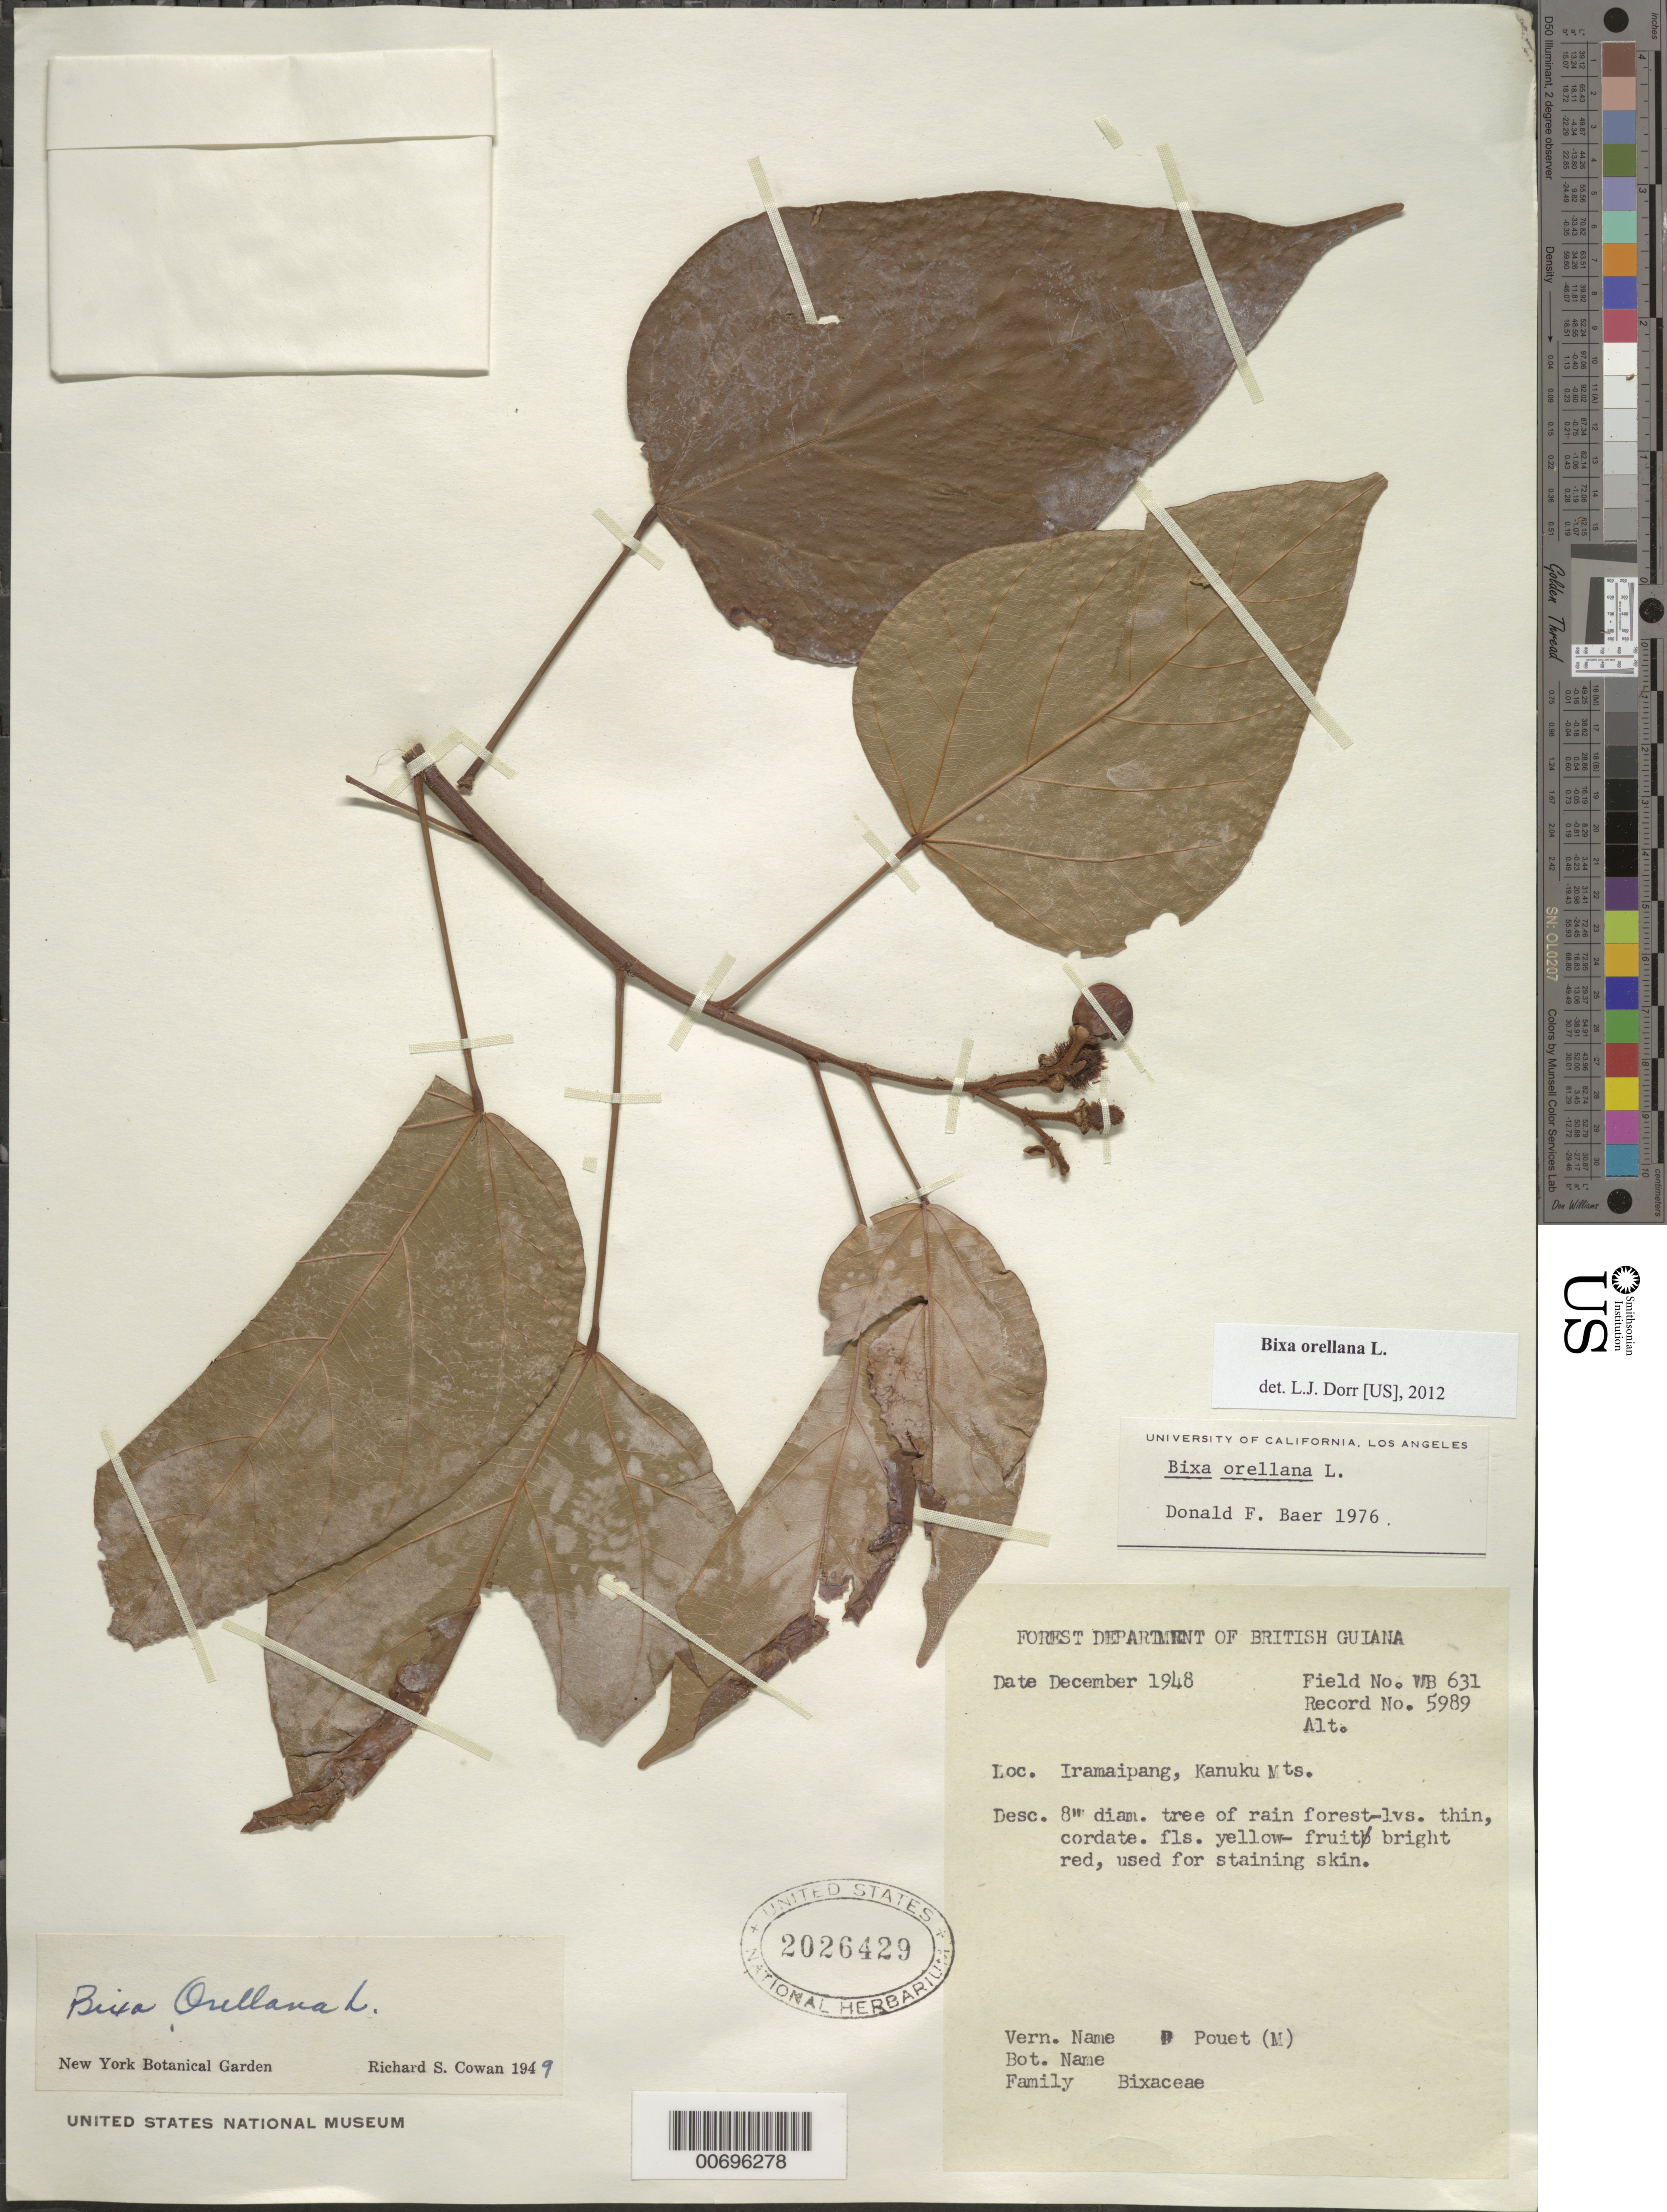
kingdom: Plantae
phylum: Tracheophyta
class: Magnoliopsida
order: Malvales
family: Bixaceae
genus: Bixa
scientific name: Bixa orellana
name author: L.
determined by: Baer, D. F.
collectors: Forest Dept. B. G. & British Guiana Forestry Dept.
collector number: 5989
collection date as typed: Dec-48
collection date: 1948-12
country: Guyana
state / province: U. Takutu-U. Essequibo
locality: Iraimakipang, Kanuku Mts.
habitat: Rainforest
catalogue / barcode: US 2026429